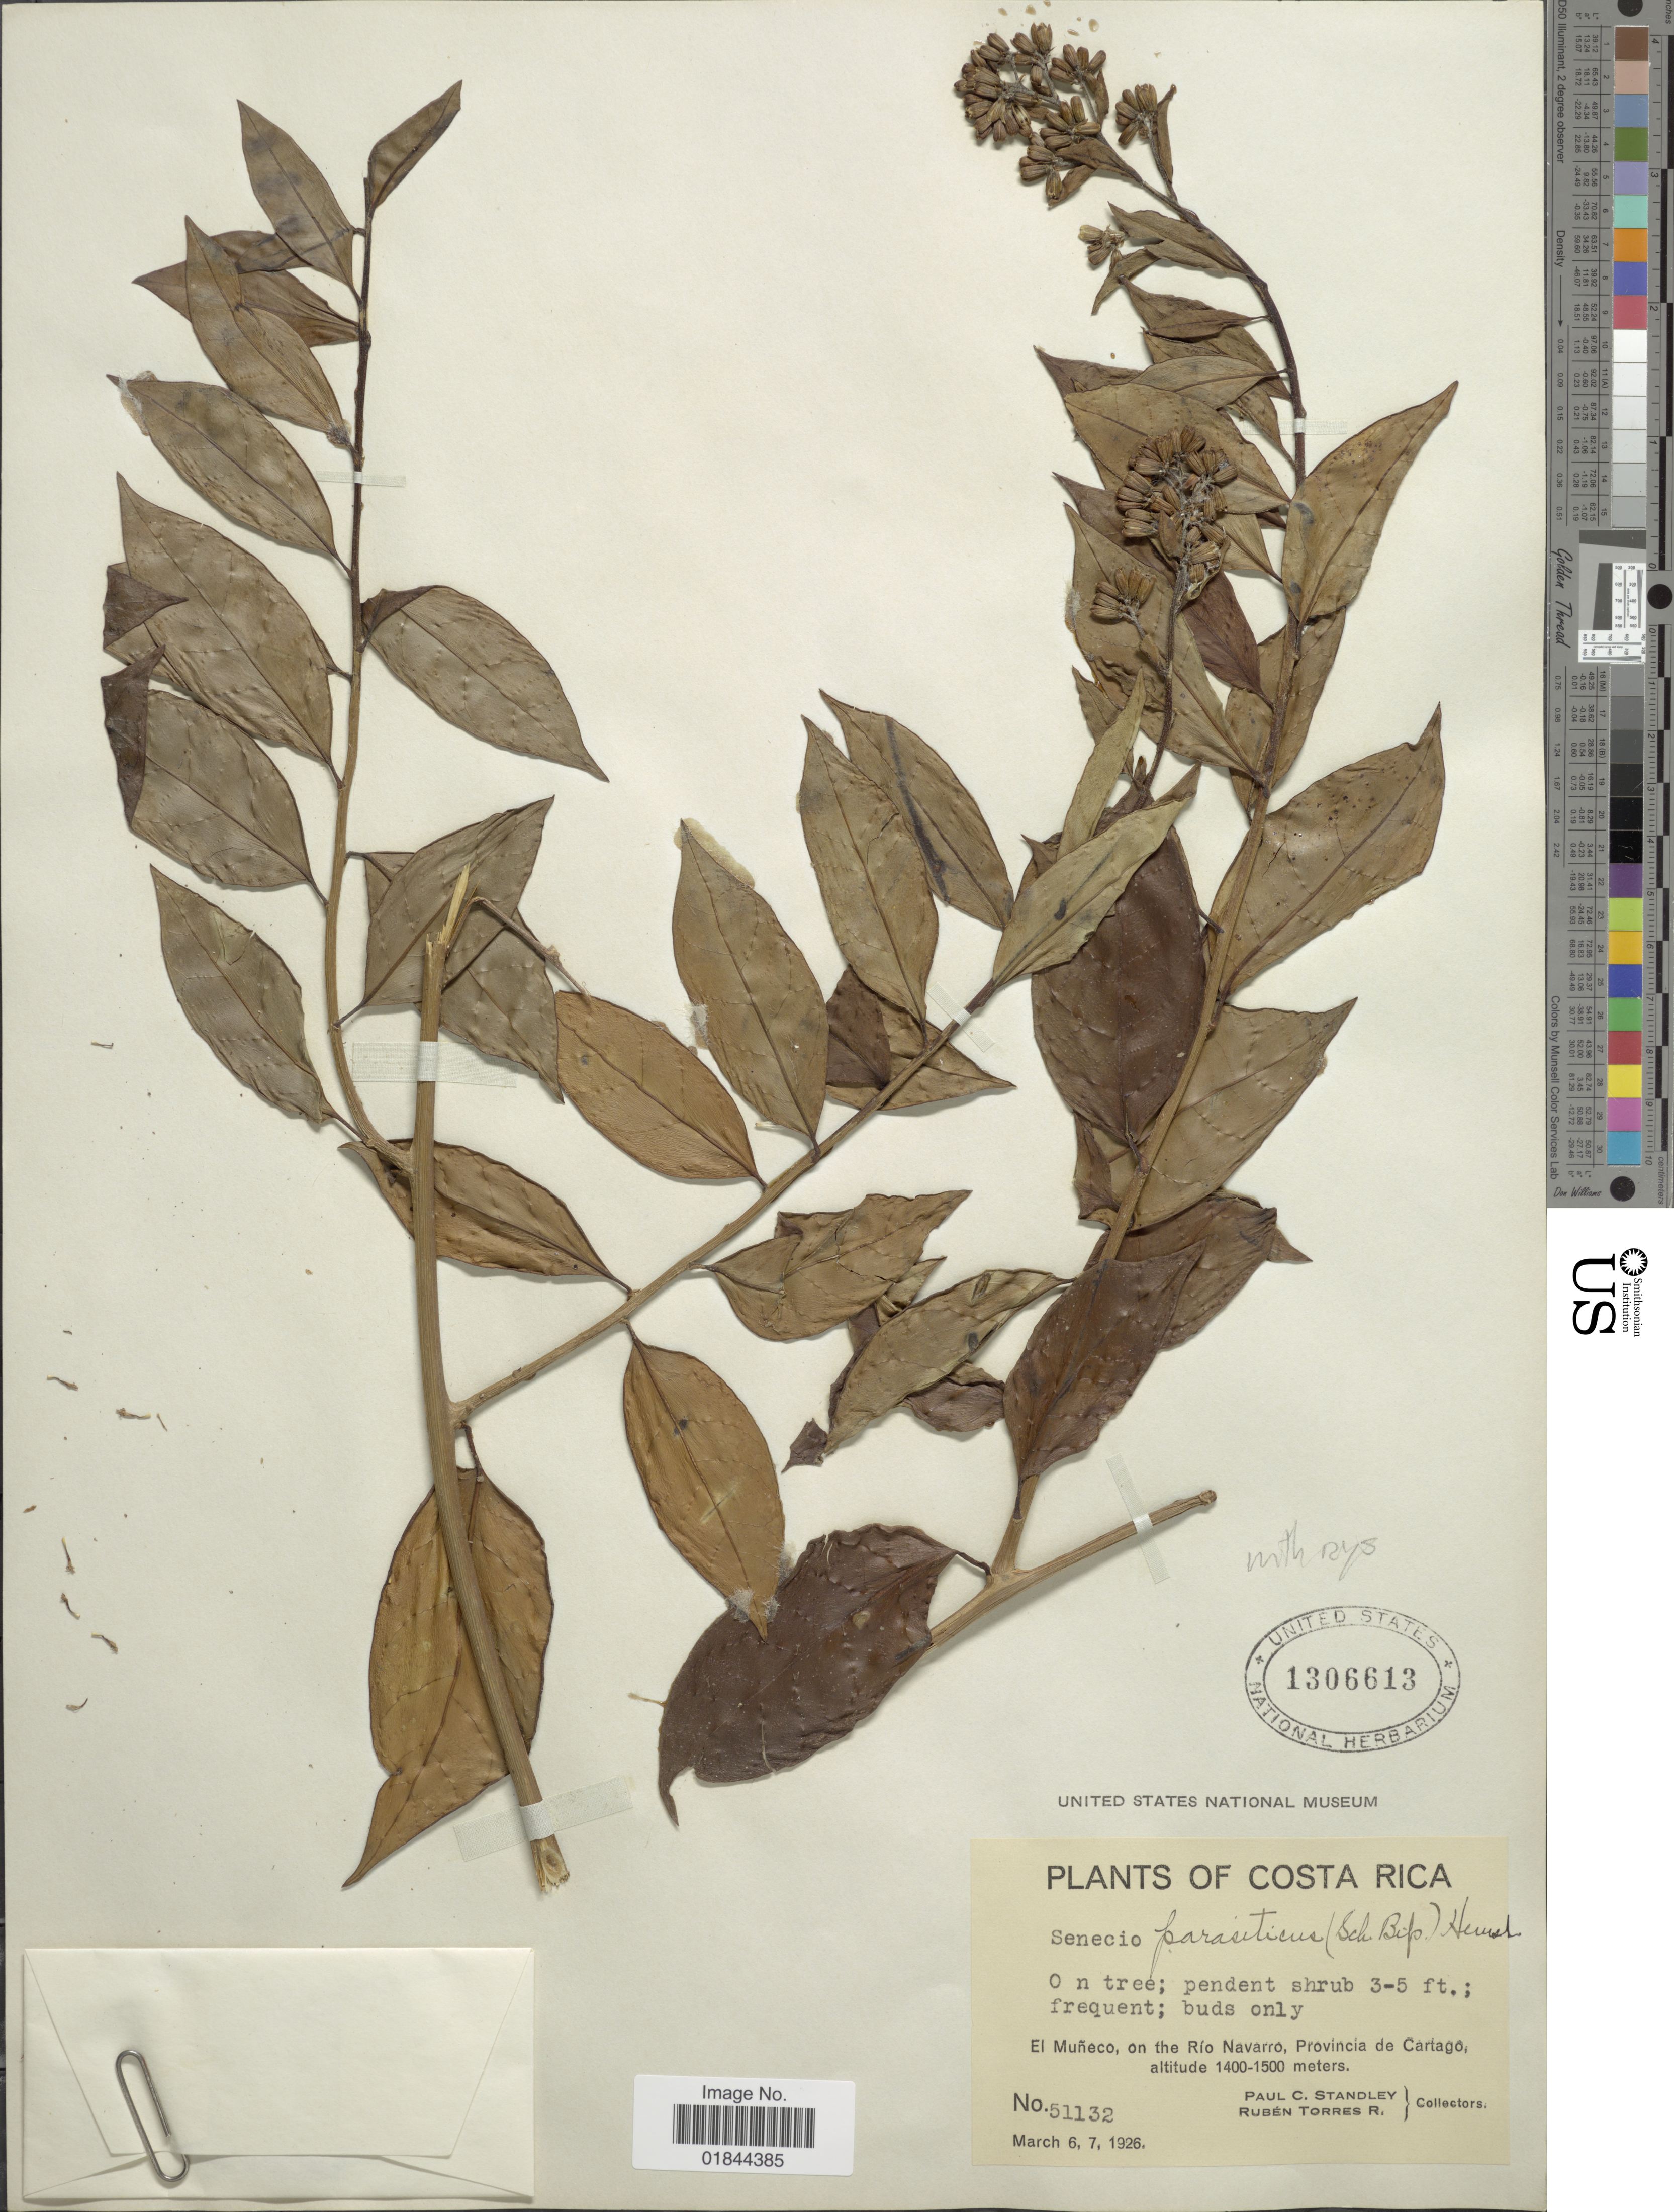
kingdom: Plantae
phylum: Tracheophyta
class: Magnoliopsida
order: Asterales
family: Asteraceae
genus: Pentacalia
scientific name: Pentacalia streptothamna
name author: (Greenm. ex Standl.) H. Rob. & Cuatrec.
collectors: P. C. Standley & R. Torres Rojas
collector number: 51132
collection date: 1926-03-06/1926-03-07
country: Costa Rica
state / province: Cartago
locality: El Muñeco, on the Río Navarro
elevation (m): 1400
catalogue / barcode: US 1306613